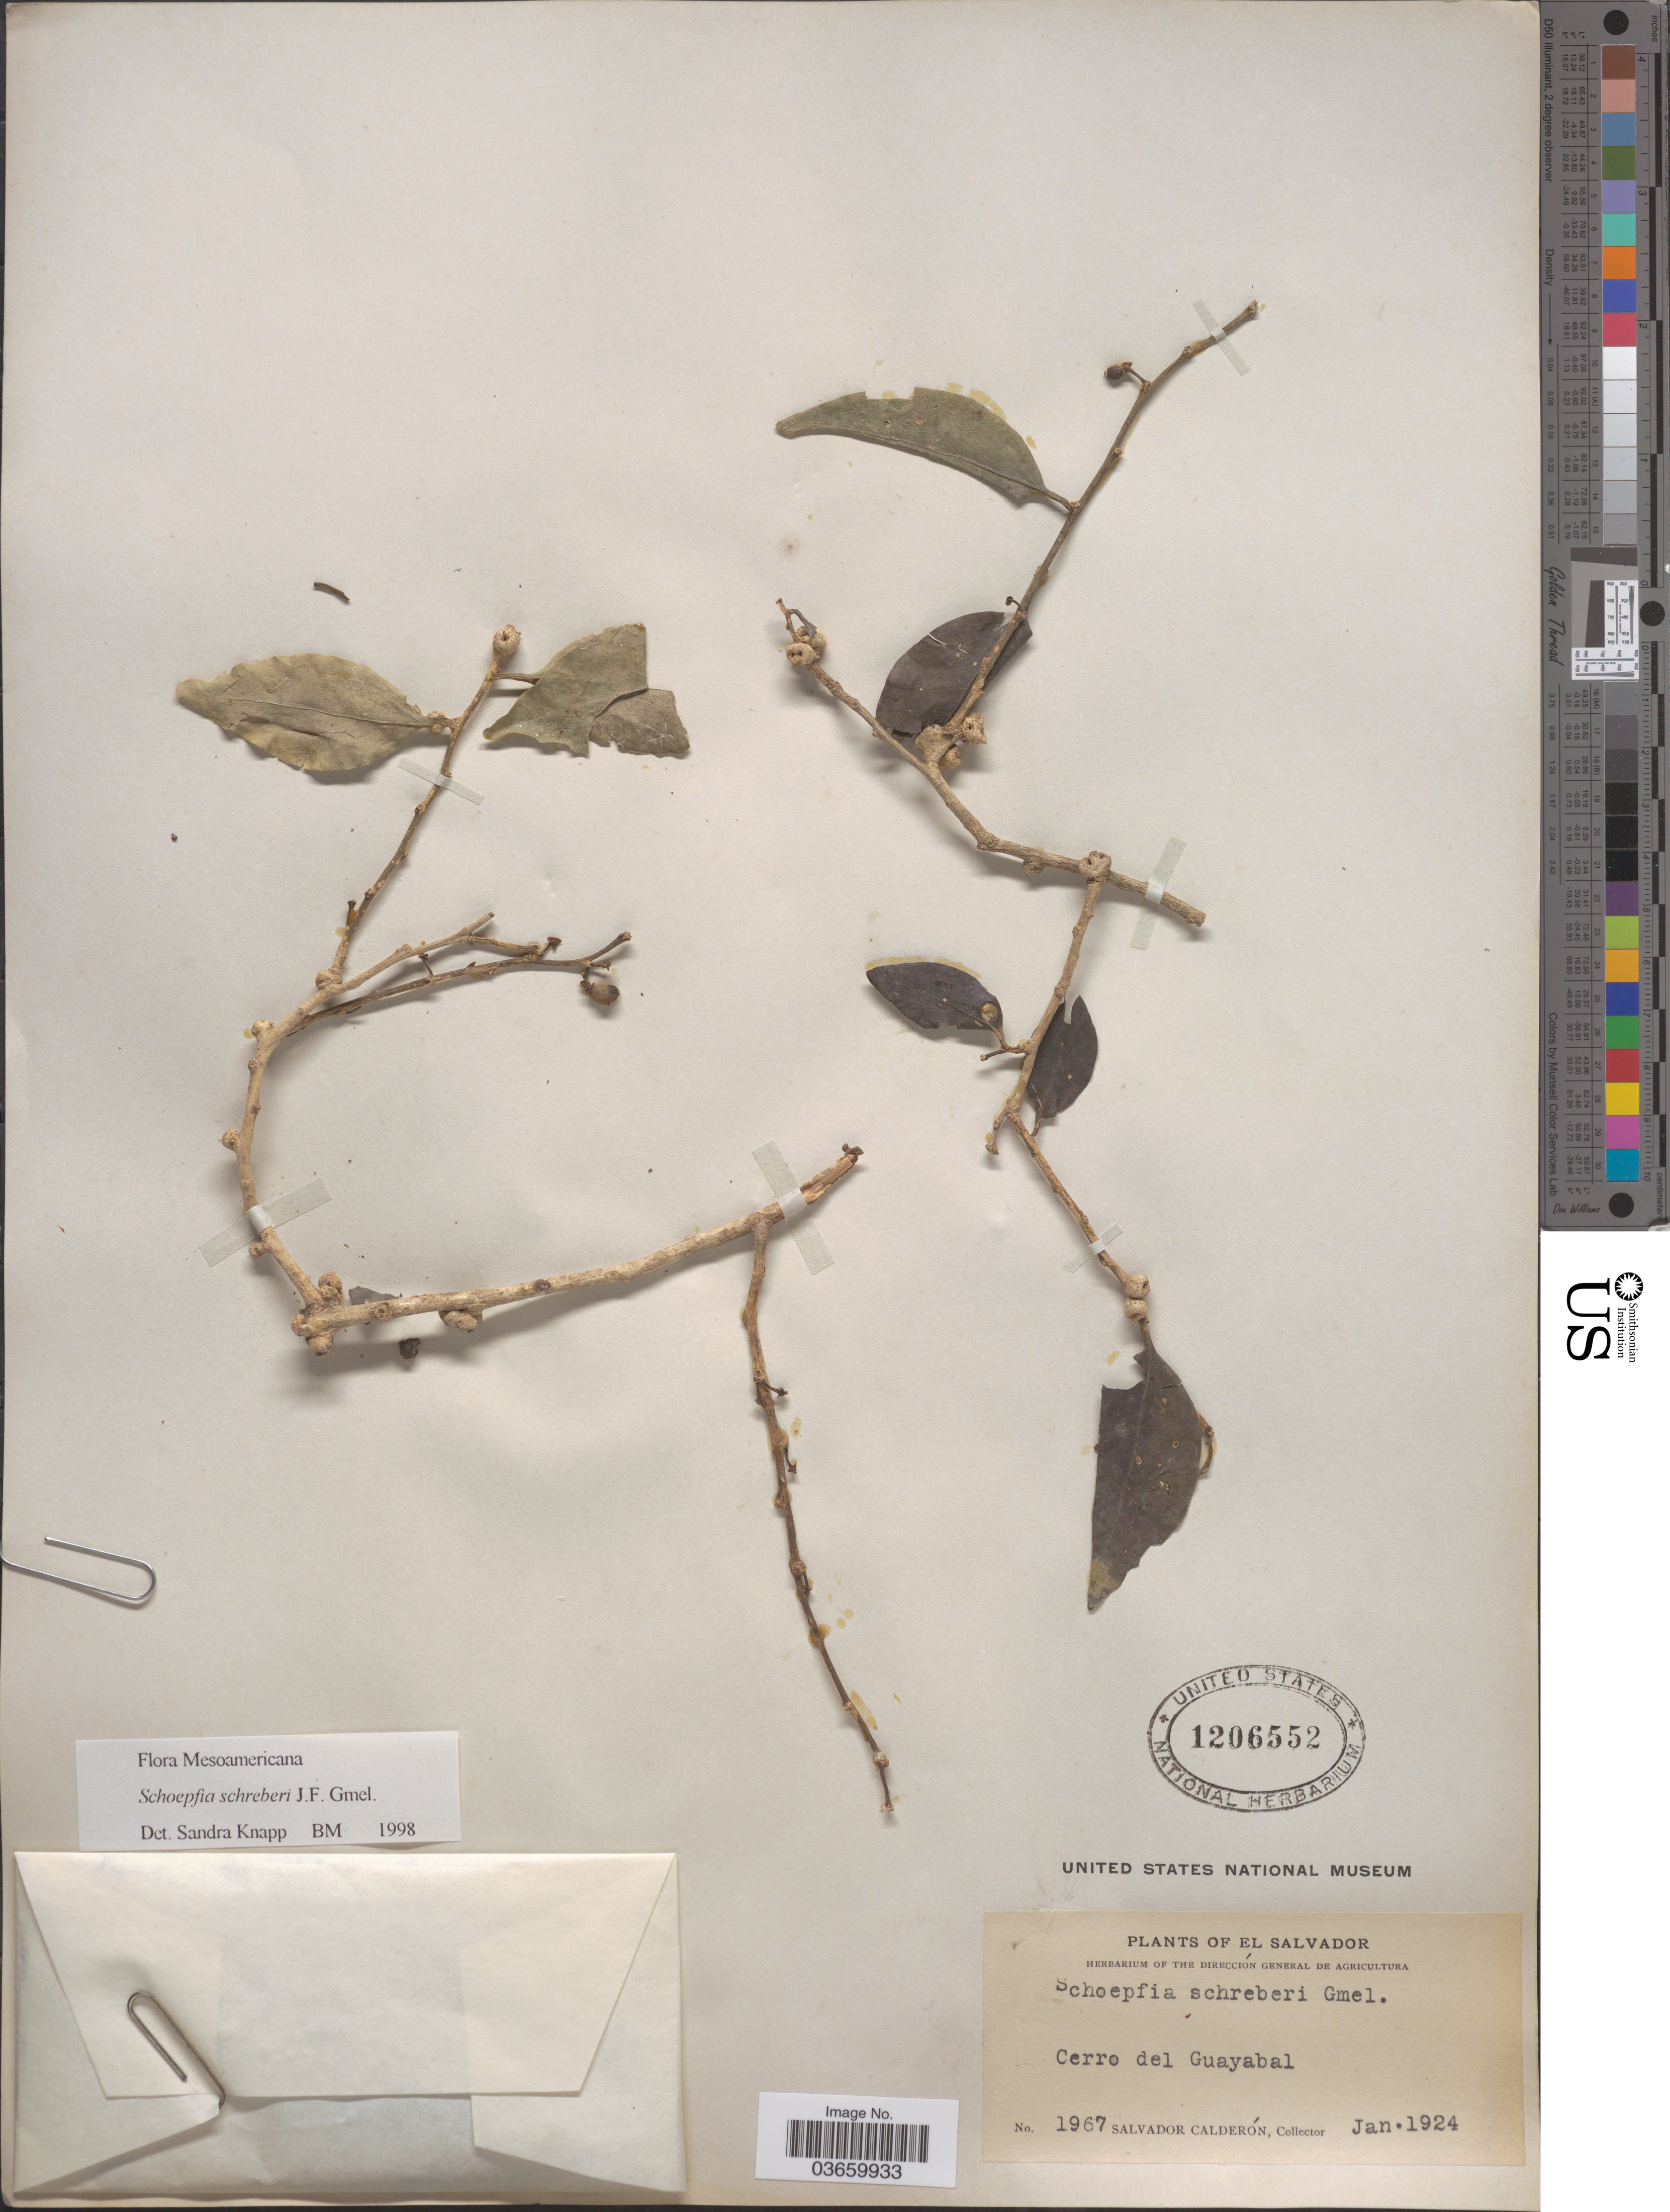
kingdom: Plantae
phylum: Tracheophyta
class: Magnoliopsida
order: Santalales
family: Schoepfiaceae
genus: Schoepfia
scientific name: Schoepfia schreberi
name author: J.F. Gmel.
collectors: S. Calderón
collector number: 1967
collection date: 1924-01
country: El Salvador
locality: Cerro del Guayabal.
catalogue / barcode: US 1206552